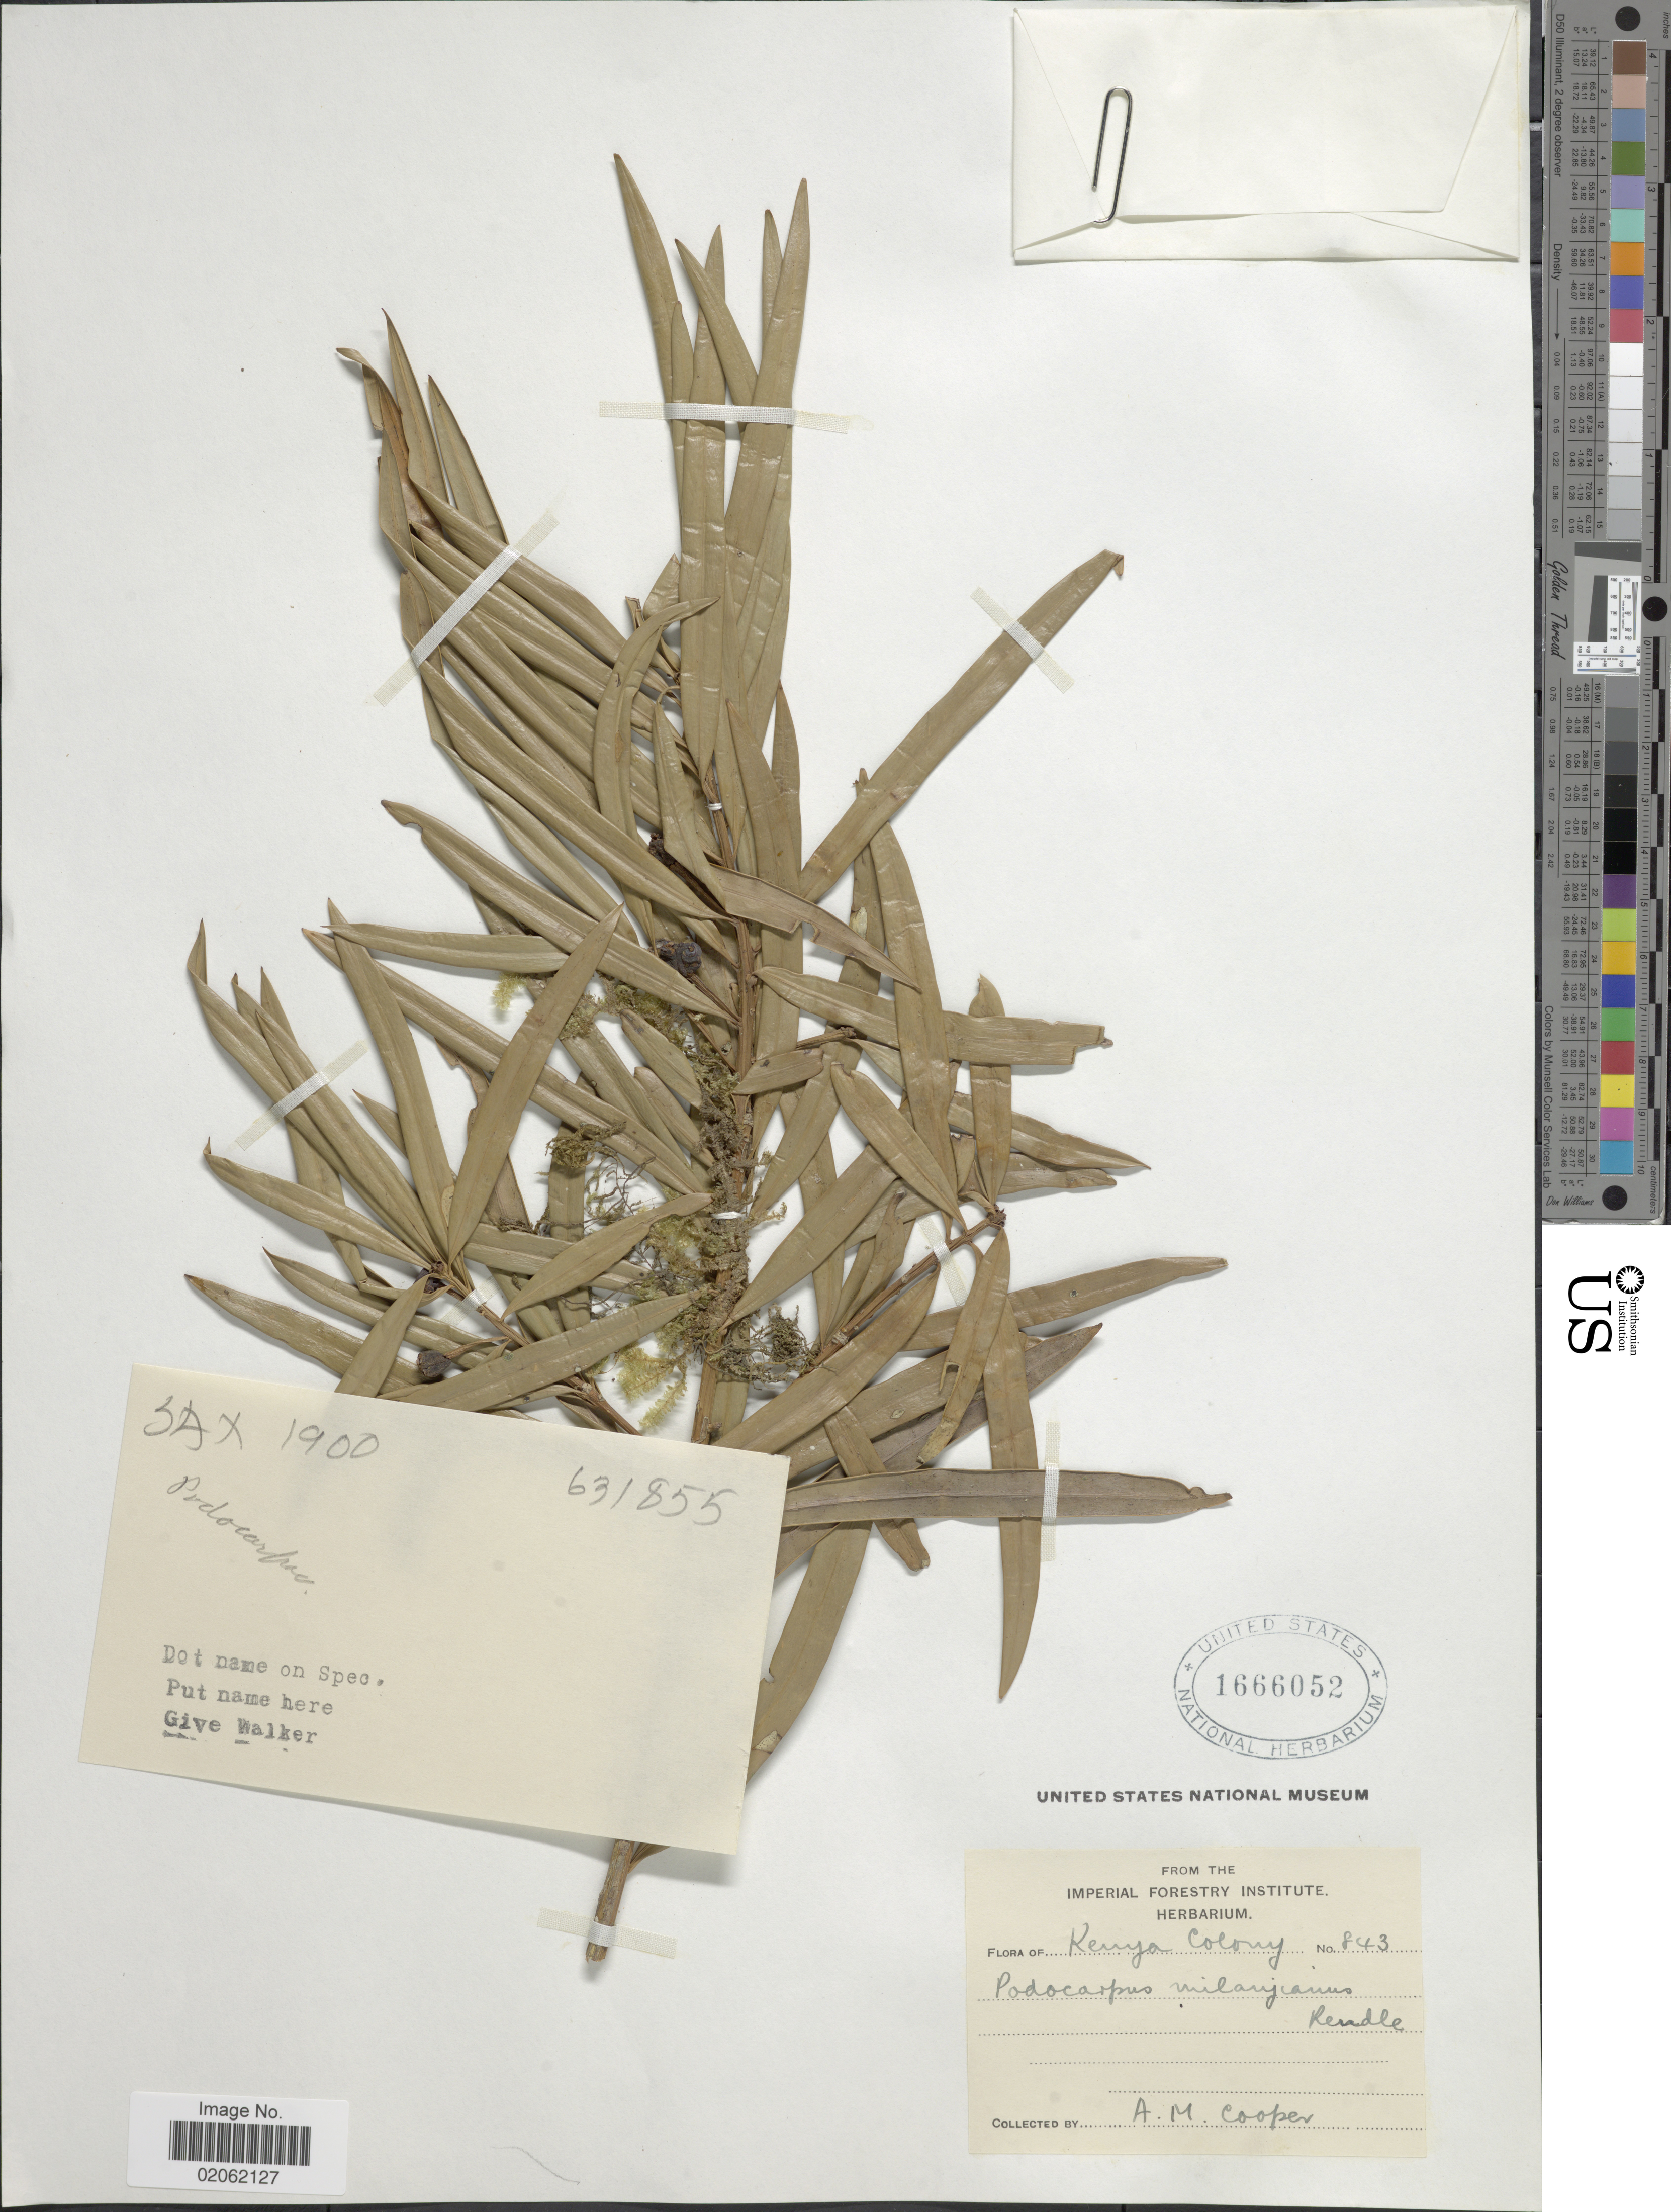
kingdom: Plantae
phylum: Tracheophyta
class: Pinopsida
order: Pinales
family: Podocarpaceae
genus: Podocarpus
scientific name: Podocarpus milanjianus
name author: Rendle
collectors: A. Cooper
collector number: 843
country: Kenya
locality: Kenya Colony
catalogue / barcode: US 1666052